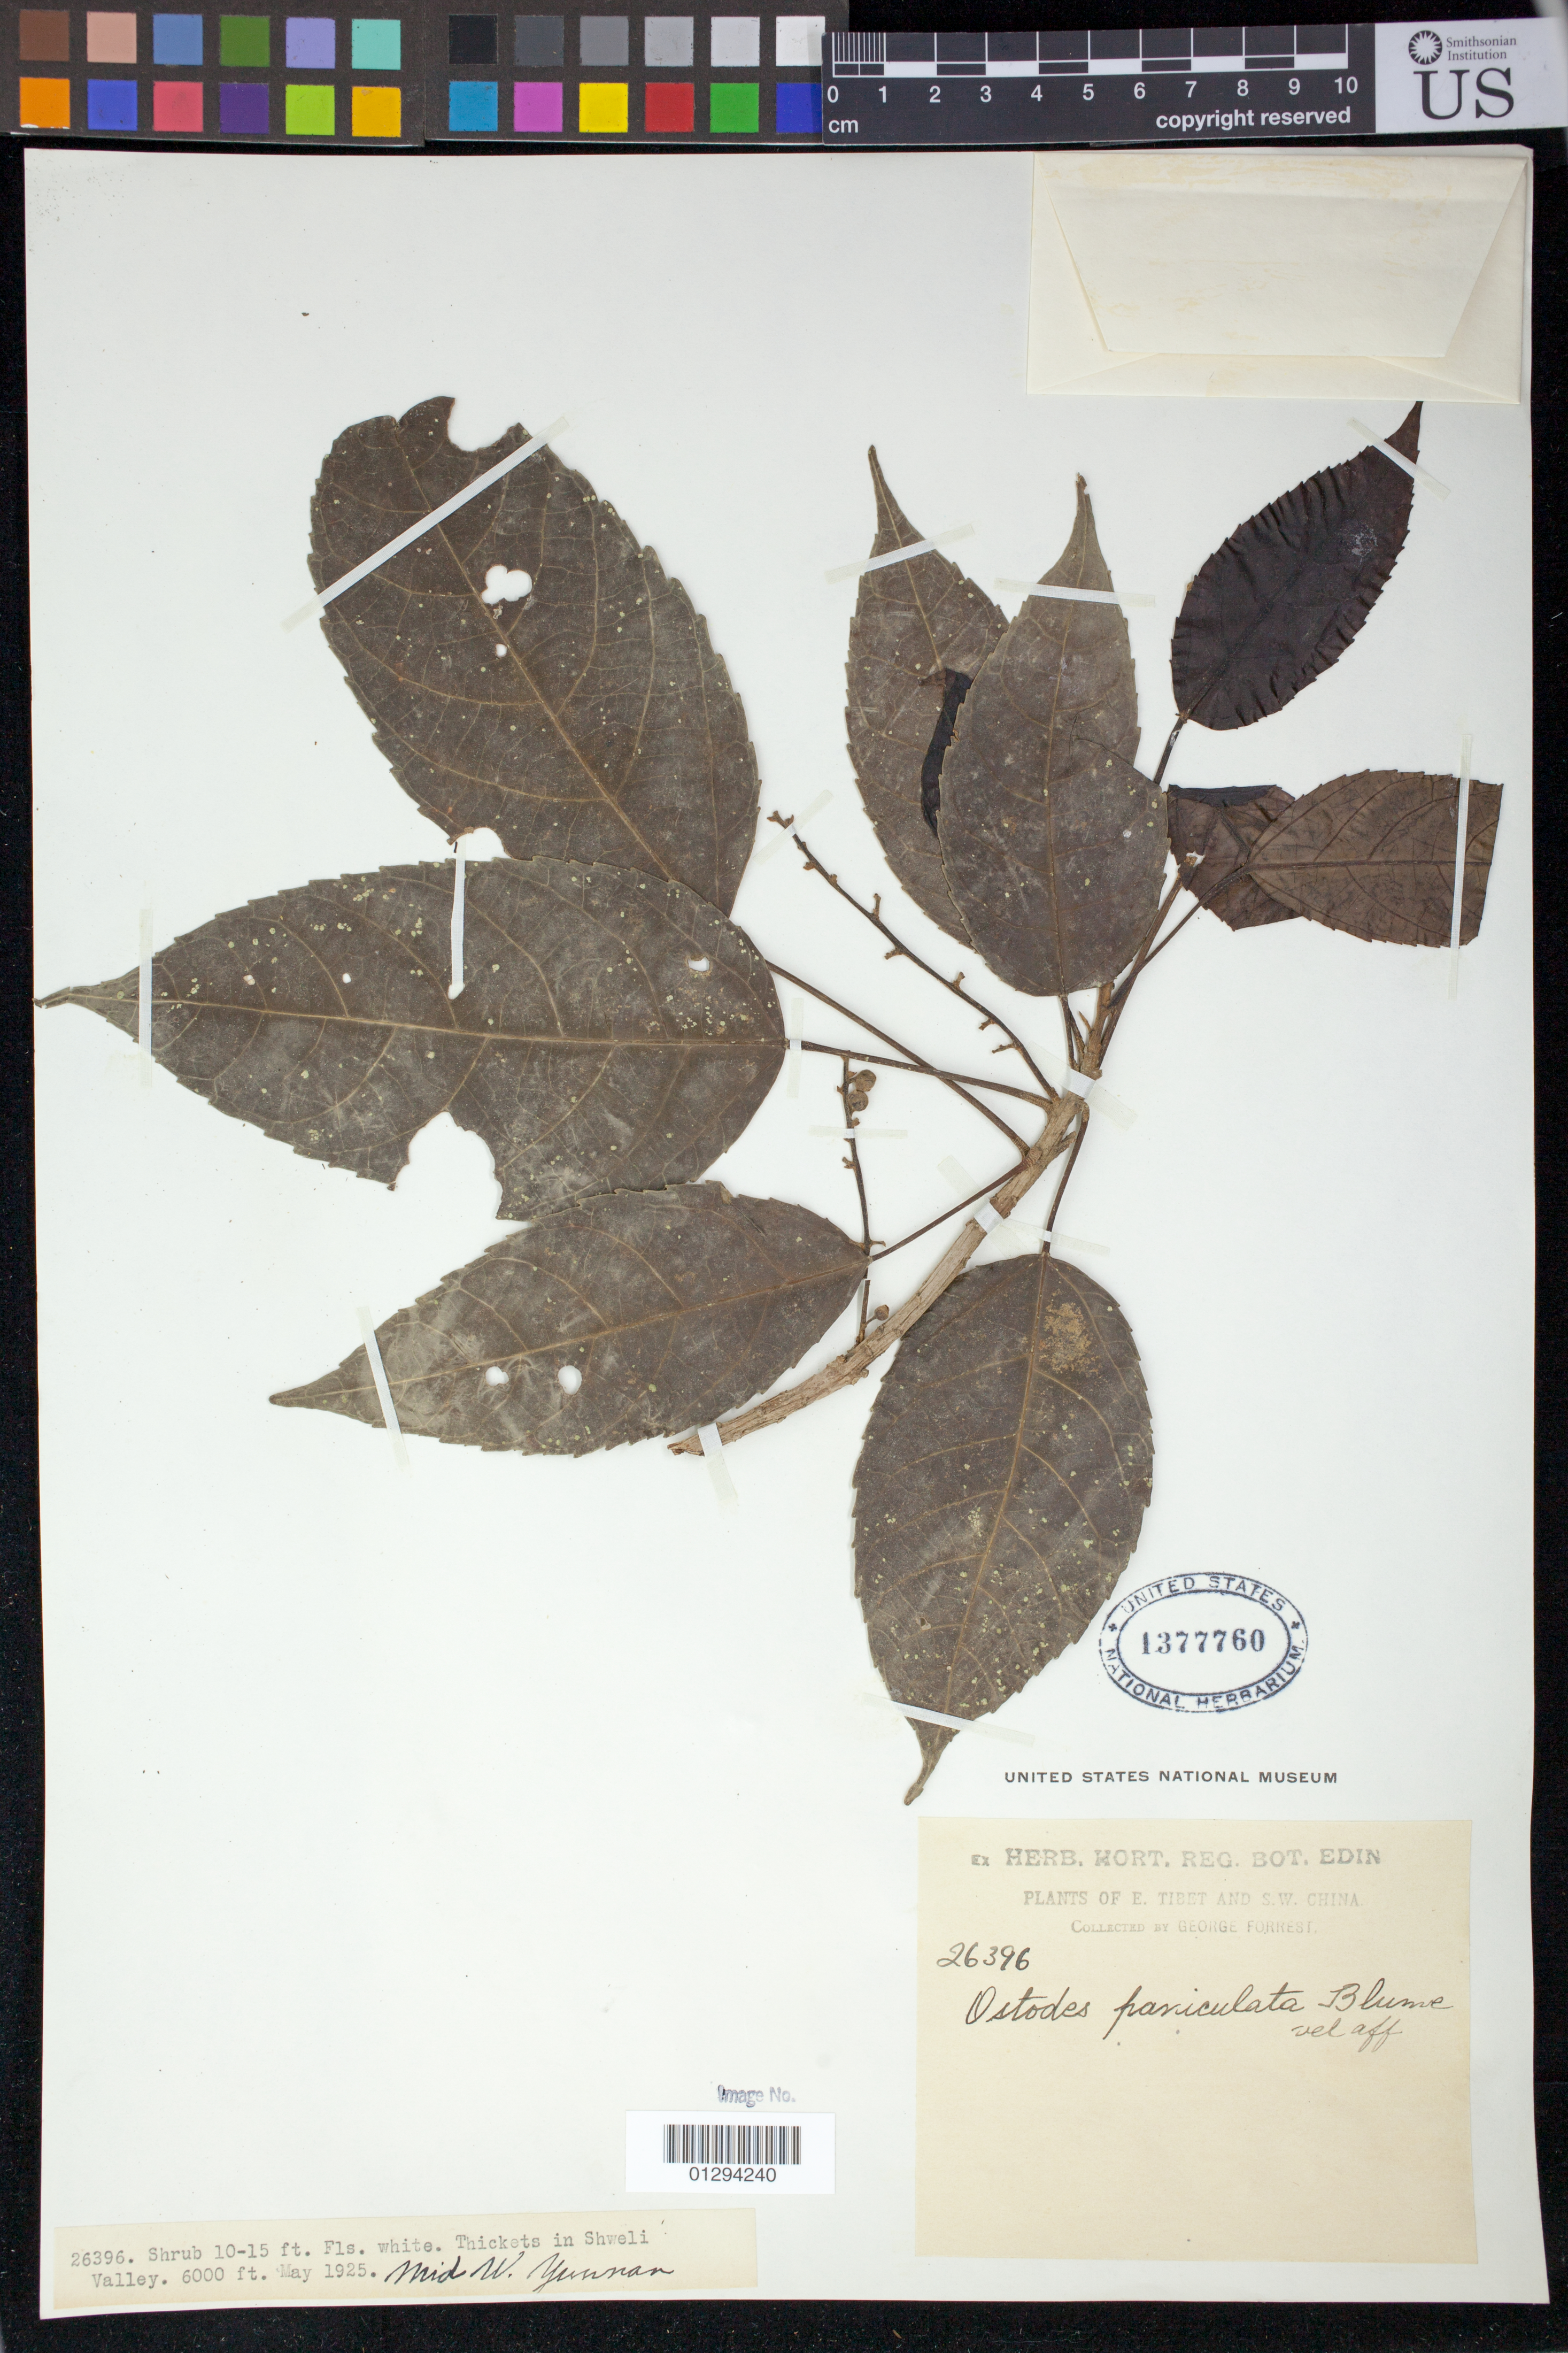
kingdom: Plantae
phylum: Tracheophyta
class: Magnoliopsida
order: Malpighiales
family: Euphorbiaceae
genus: Ostodes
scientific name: Ostodes paniculata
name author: Blume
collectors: G. Forrest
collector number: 26396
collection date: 1925-05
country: China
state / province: Yunnan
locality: Tibet and S.W. China. Shweli Valley. Mid W. Yunnan.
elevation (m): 1829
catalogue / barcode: US 1377760